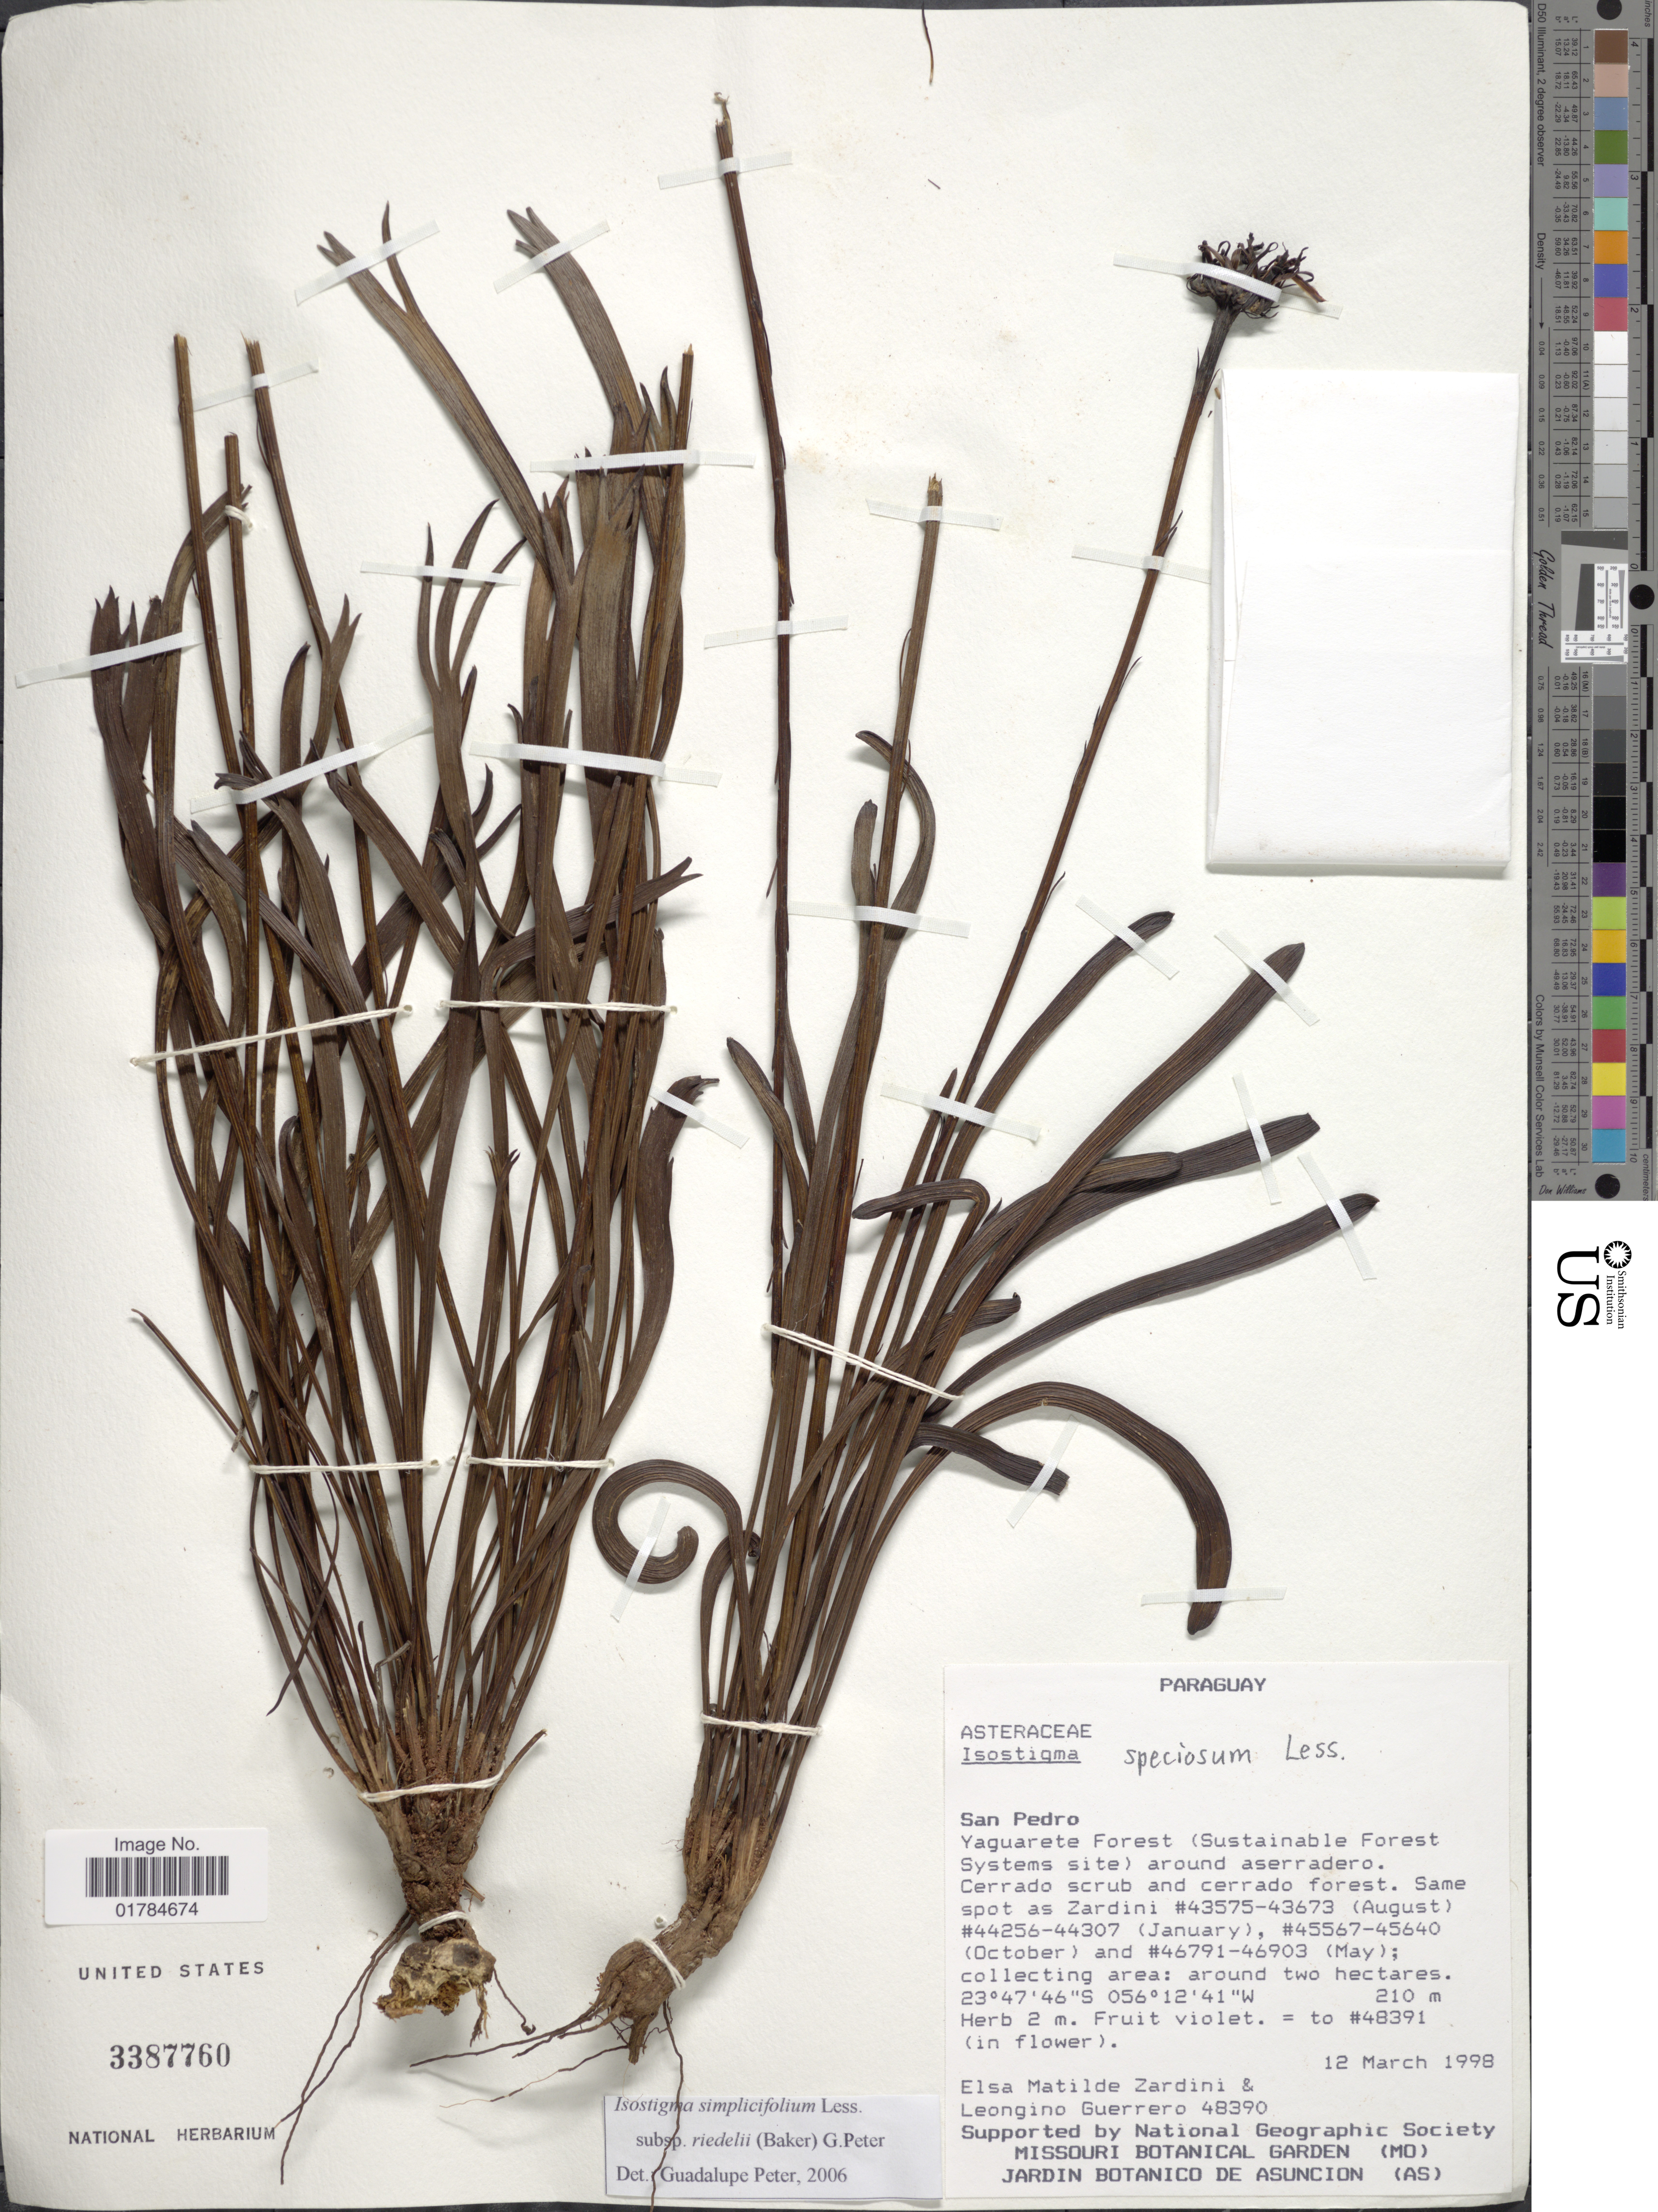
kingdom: Plantae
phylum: Tracheophyta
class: Magnoliopsida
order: Asterales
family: Asteraceae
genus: Isostigma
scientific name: Isostigma simplicifolium subsp. riedelii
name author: (Baker) G. Peter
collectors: E. M. Zardini & L. Guerrero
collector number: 48390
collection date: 1998-03-12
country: Paraguay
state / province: San Pedro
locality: Yaguarete Forest (Sustainable Forest Systems site) around aserradero.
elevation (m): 210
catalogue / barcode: US 3387760